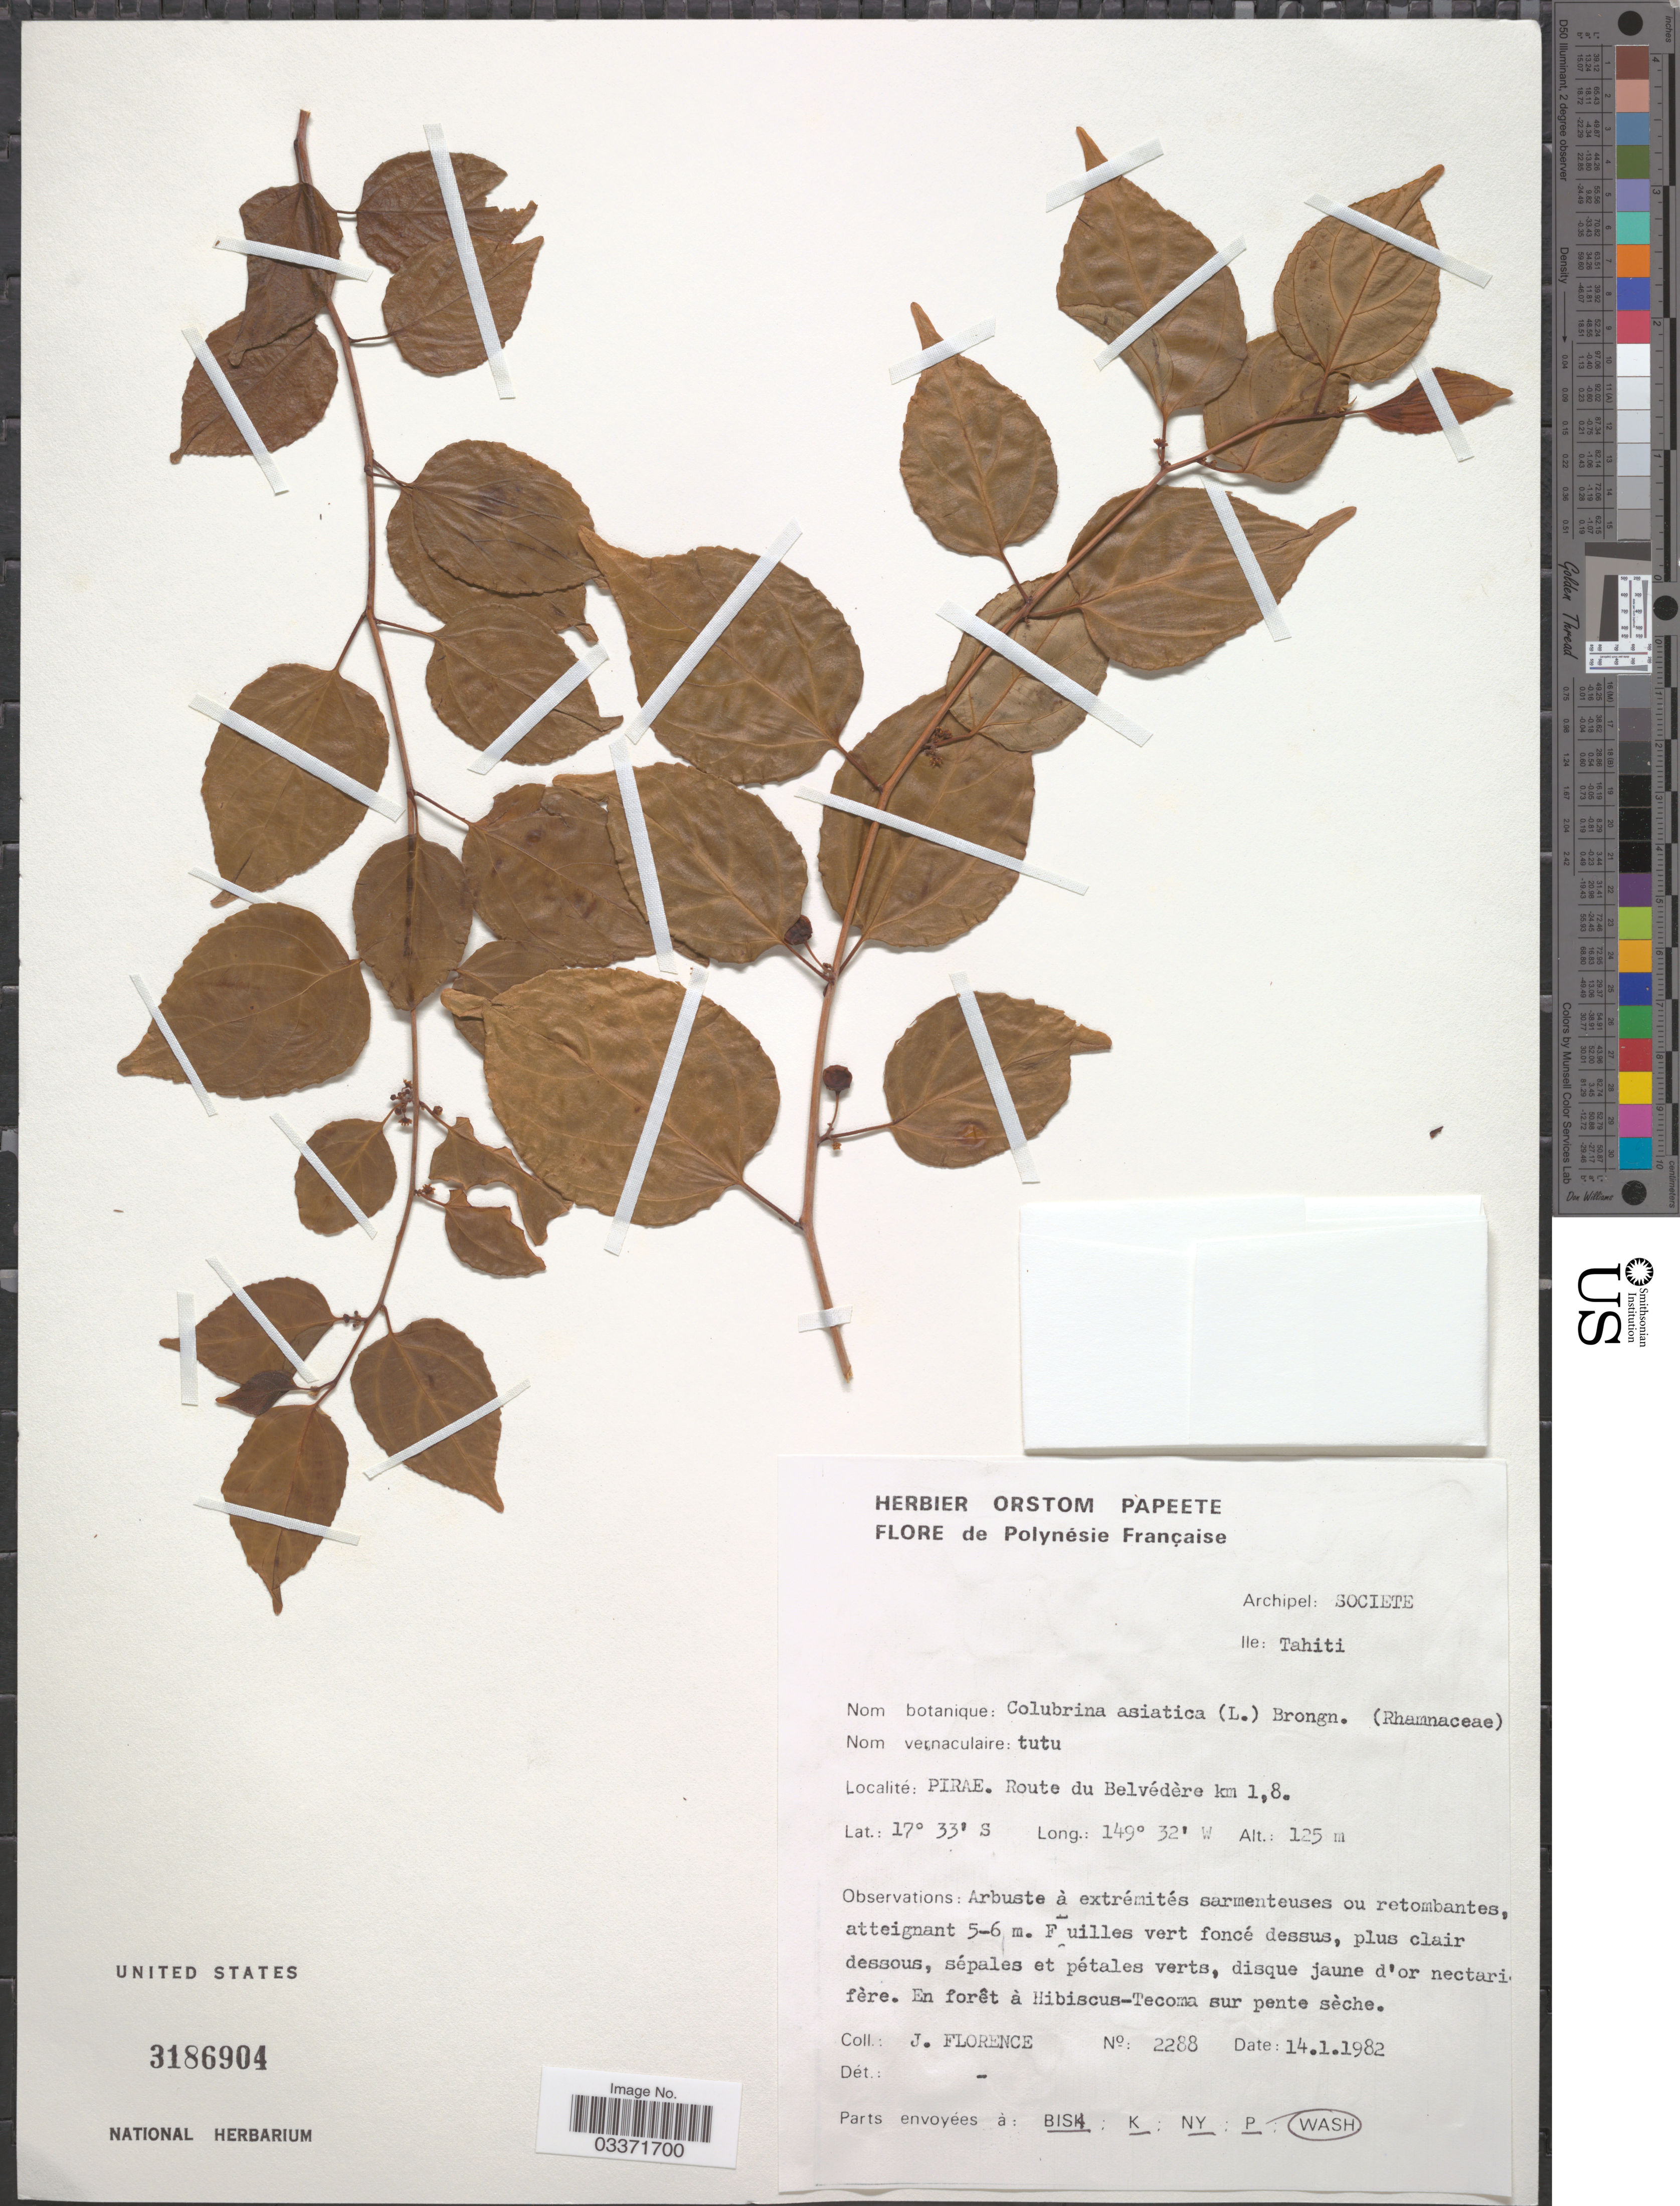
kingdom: Plantae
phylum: Tracheophyta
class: Magnoliopsida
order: Rosales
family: Rhamnaceae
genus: Colubrina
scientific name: Colubrina asiatica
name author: (L.) Brongn.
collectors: J. Florence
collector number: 2288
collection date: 1982-01-14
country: French Polynesia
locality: Archipel: Societe, Ile: Tahiti, Pirae. Route du Belvédère km 1,8.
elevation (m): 125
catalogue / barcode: US 3186904